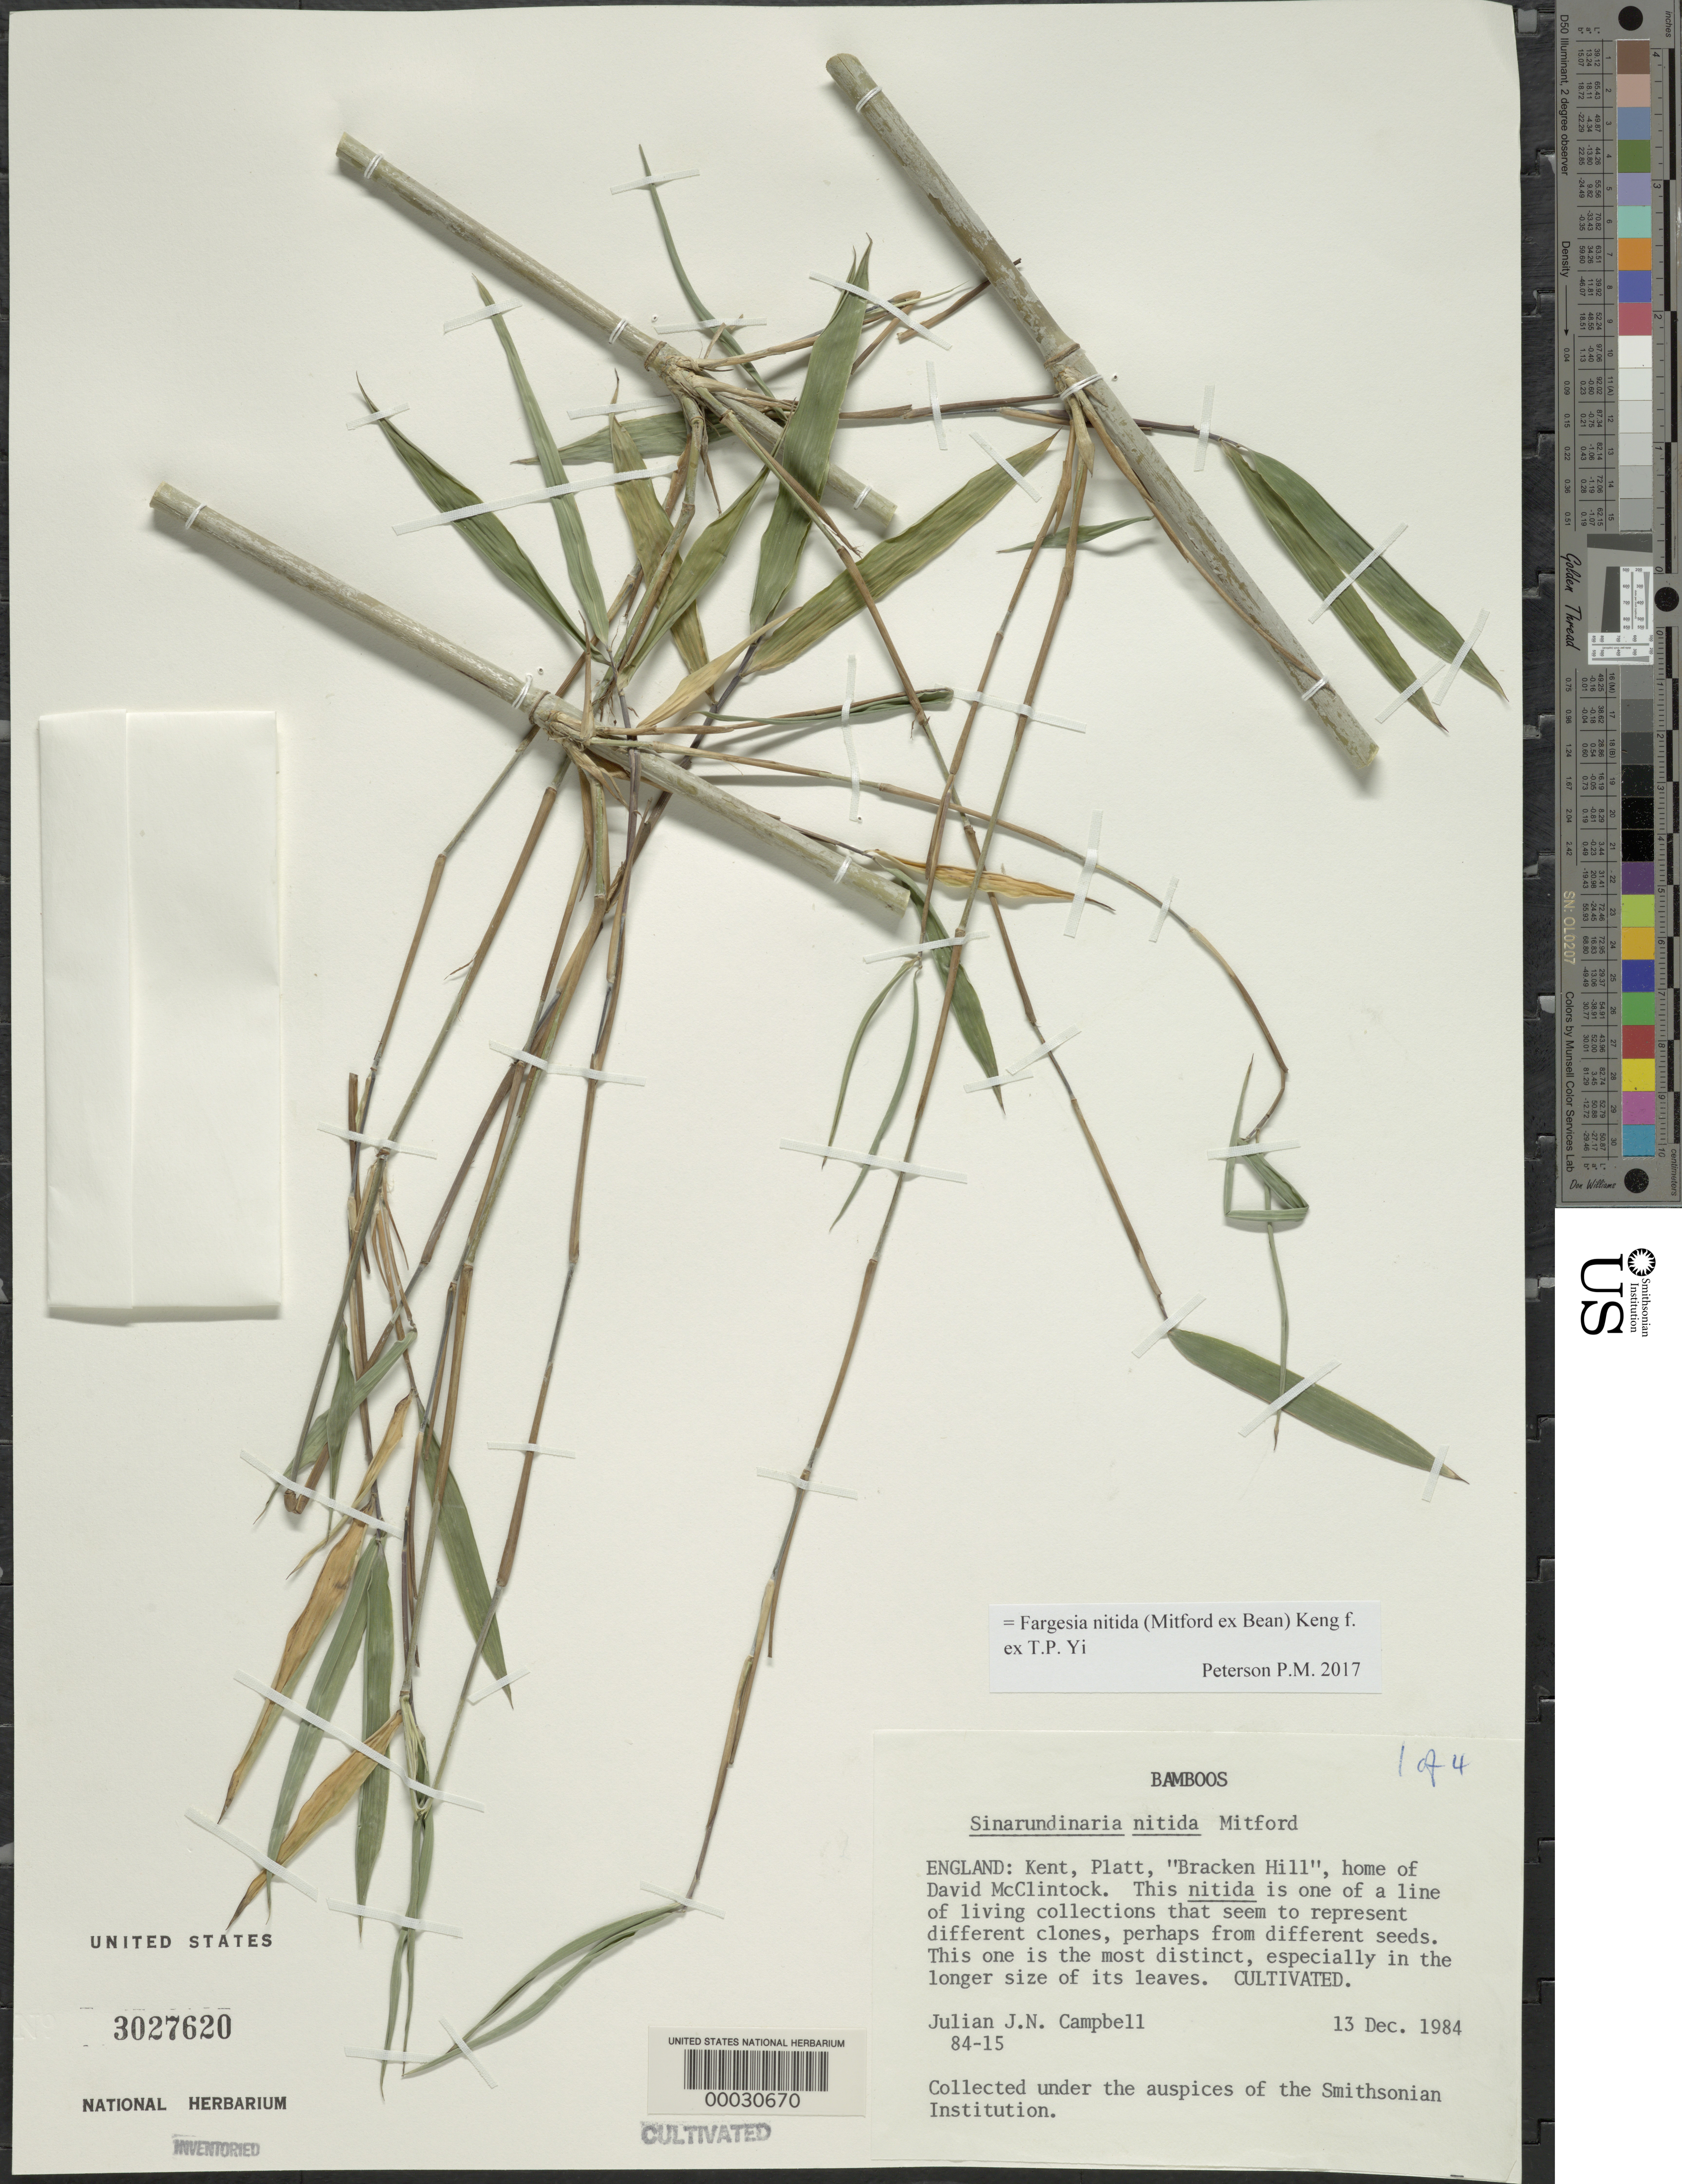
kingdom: Plantae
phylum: Tracheophyta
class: Liliopsida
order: Poales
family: Poaceae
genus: Fargesia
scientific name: Fargesia nitida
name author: (Mitford ex Stapf) Keng f. ex T.P. Yi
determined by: Poaceae Reorganization Project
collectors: J. E. Campbell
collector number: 84-15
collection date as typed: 13 Dec 1984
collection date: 1984-12-13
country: United Kingdom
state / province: England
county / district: Kent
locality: Platt, bracken hill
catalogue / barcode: US 3027620